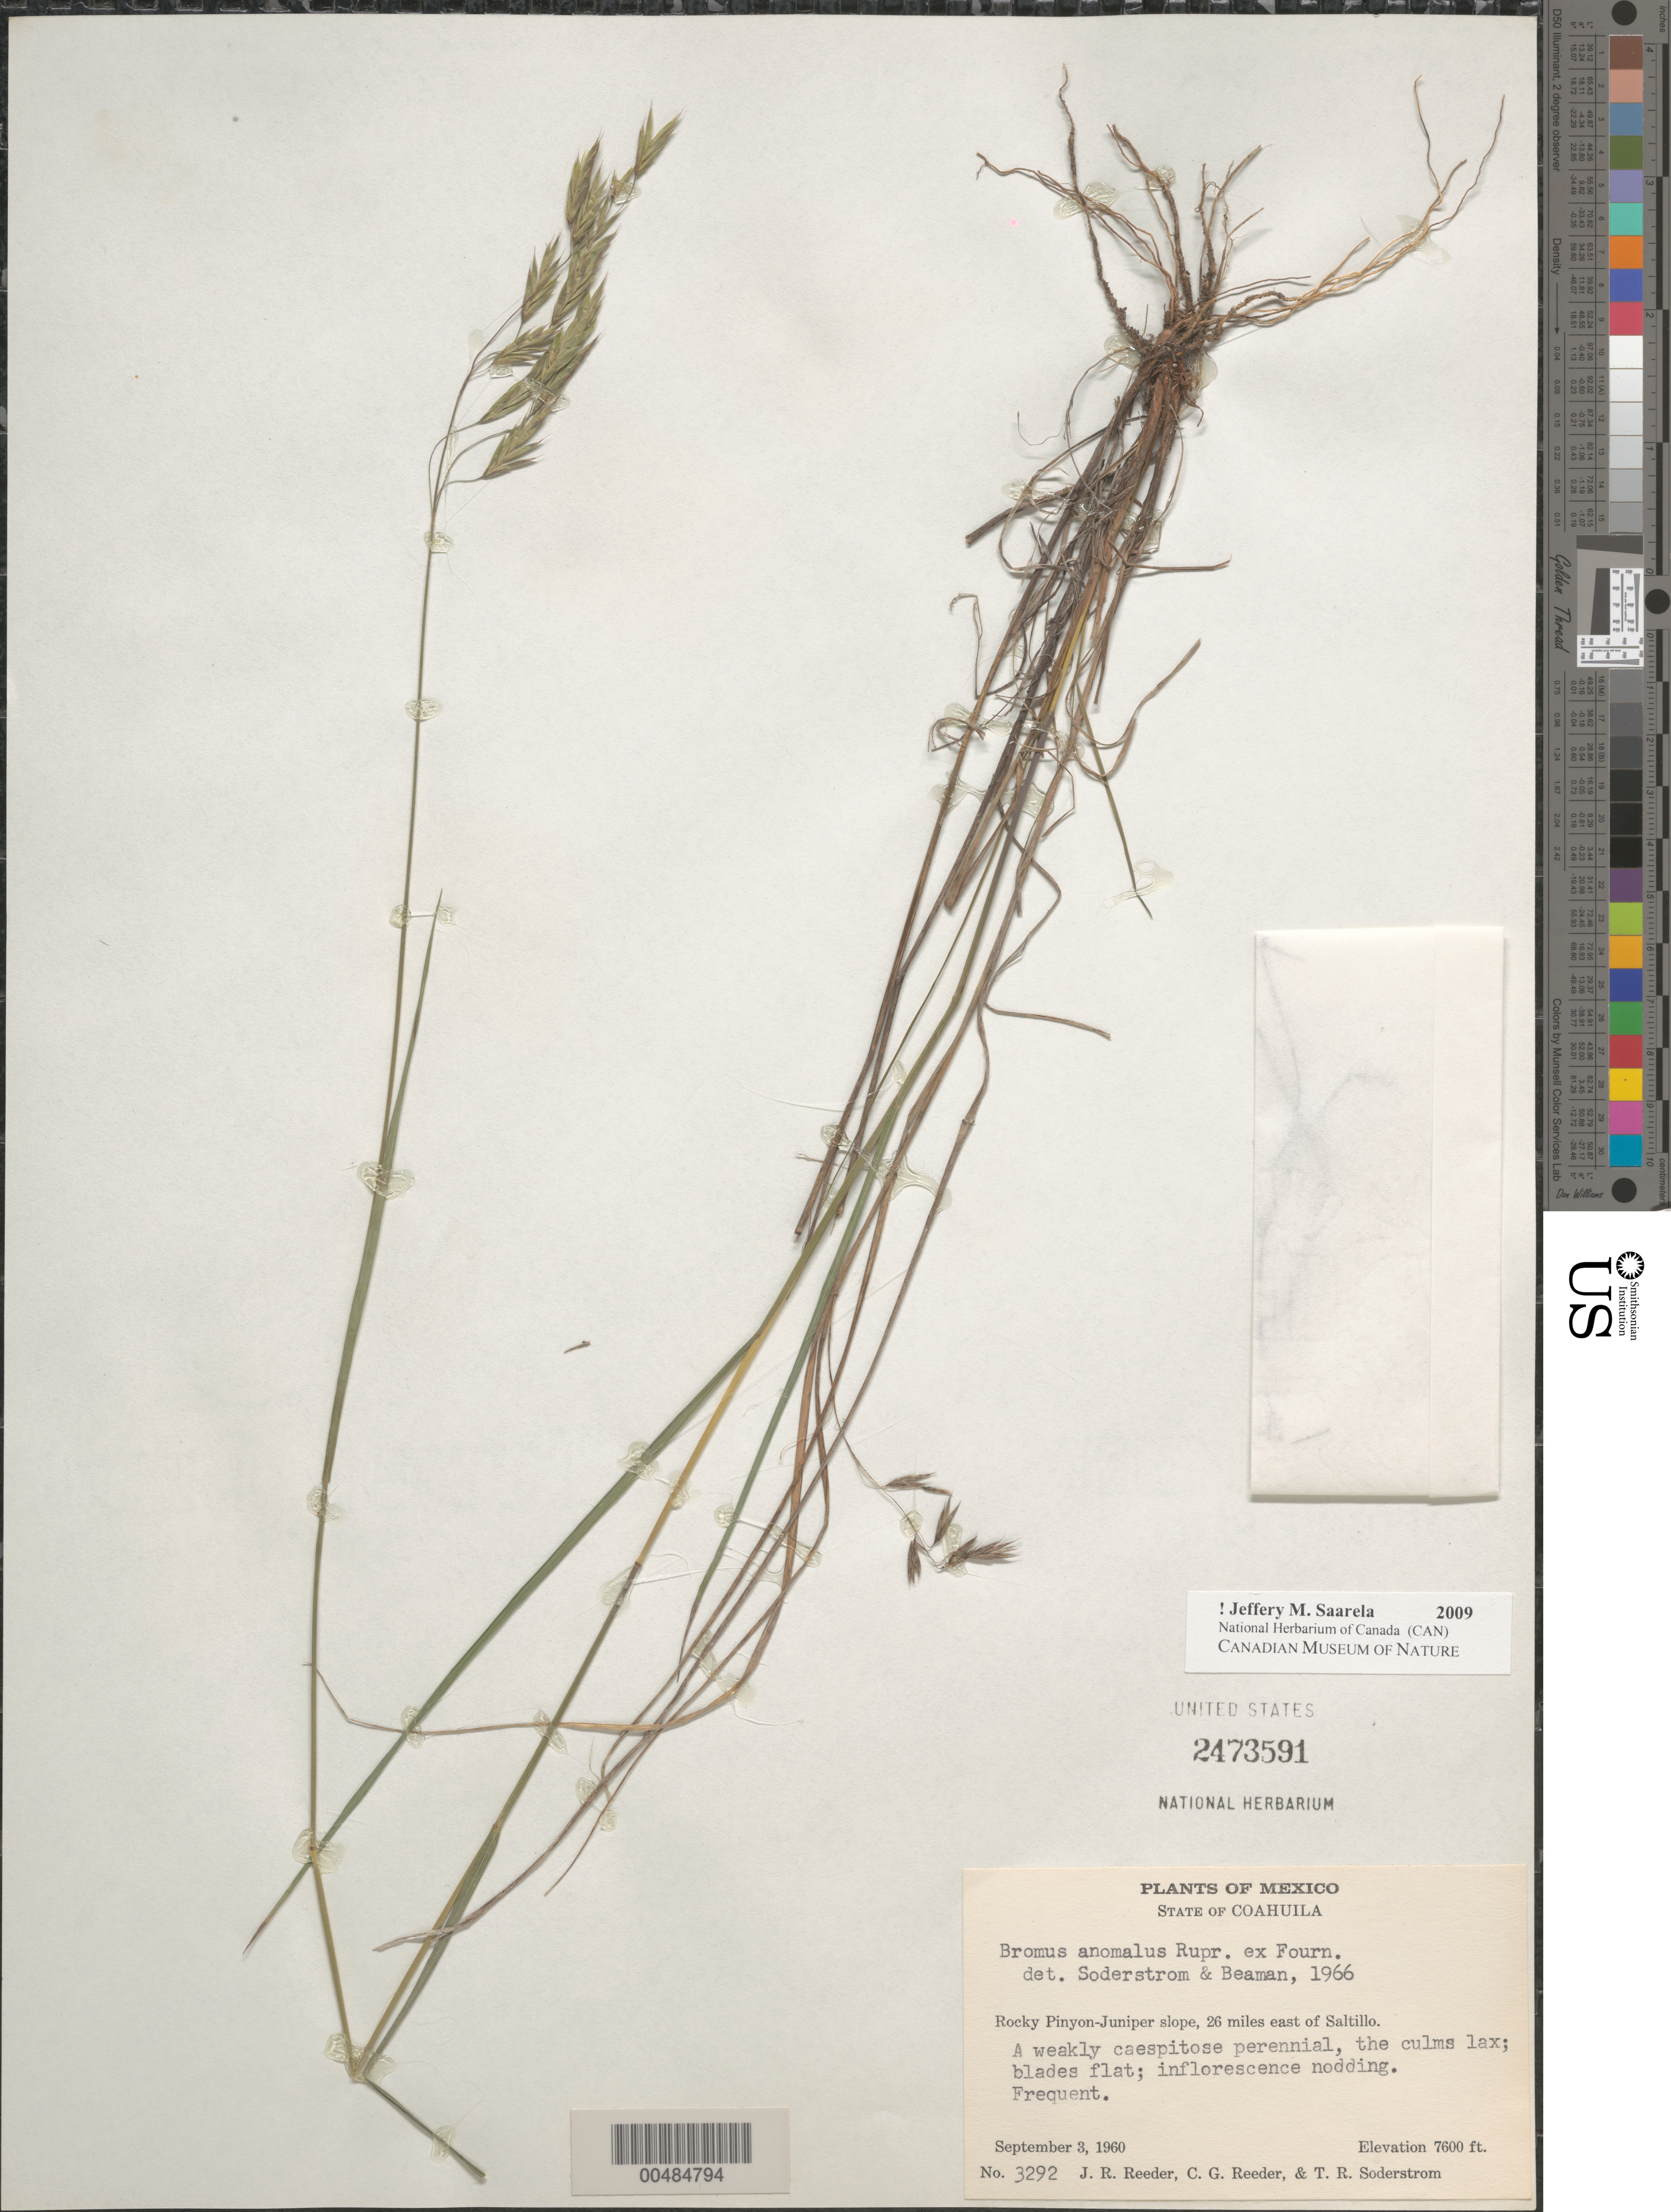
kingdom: Plantae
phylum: Tracheophyta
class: Liliopsida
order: Poales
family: Poaceae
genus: Bromus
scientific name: Bromus anomalus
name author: Rupr. ex E. Fourn.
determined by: Soderstrom, T. R.; Beaman, J. H.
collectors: J. R. Reeder, C. G. Reeder & T. R. Soderstrom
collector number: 3292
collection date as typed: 3 Sep 1960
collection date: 1960-09-03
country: Mexico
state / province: Coahuila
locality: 26 mi E of Saltillo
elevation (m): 2316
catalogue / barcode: US 2473591